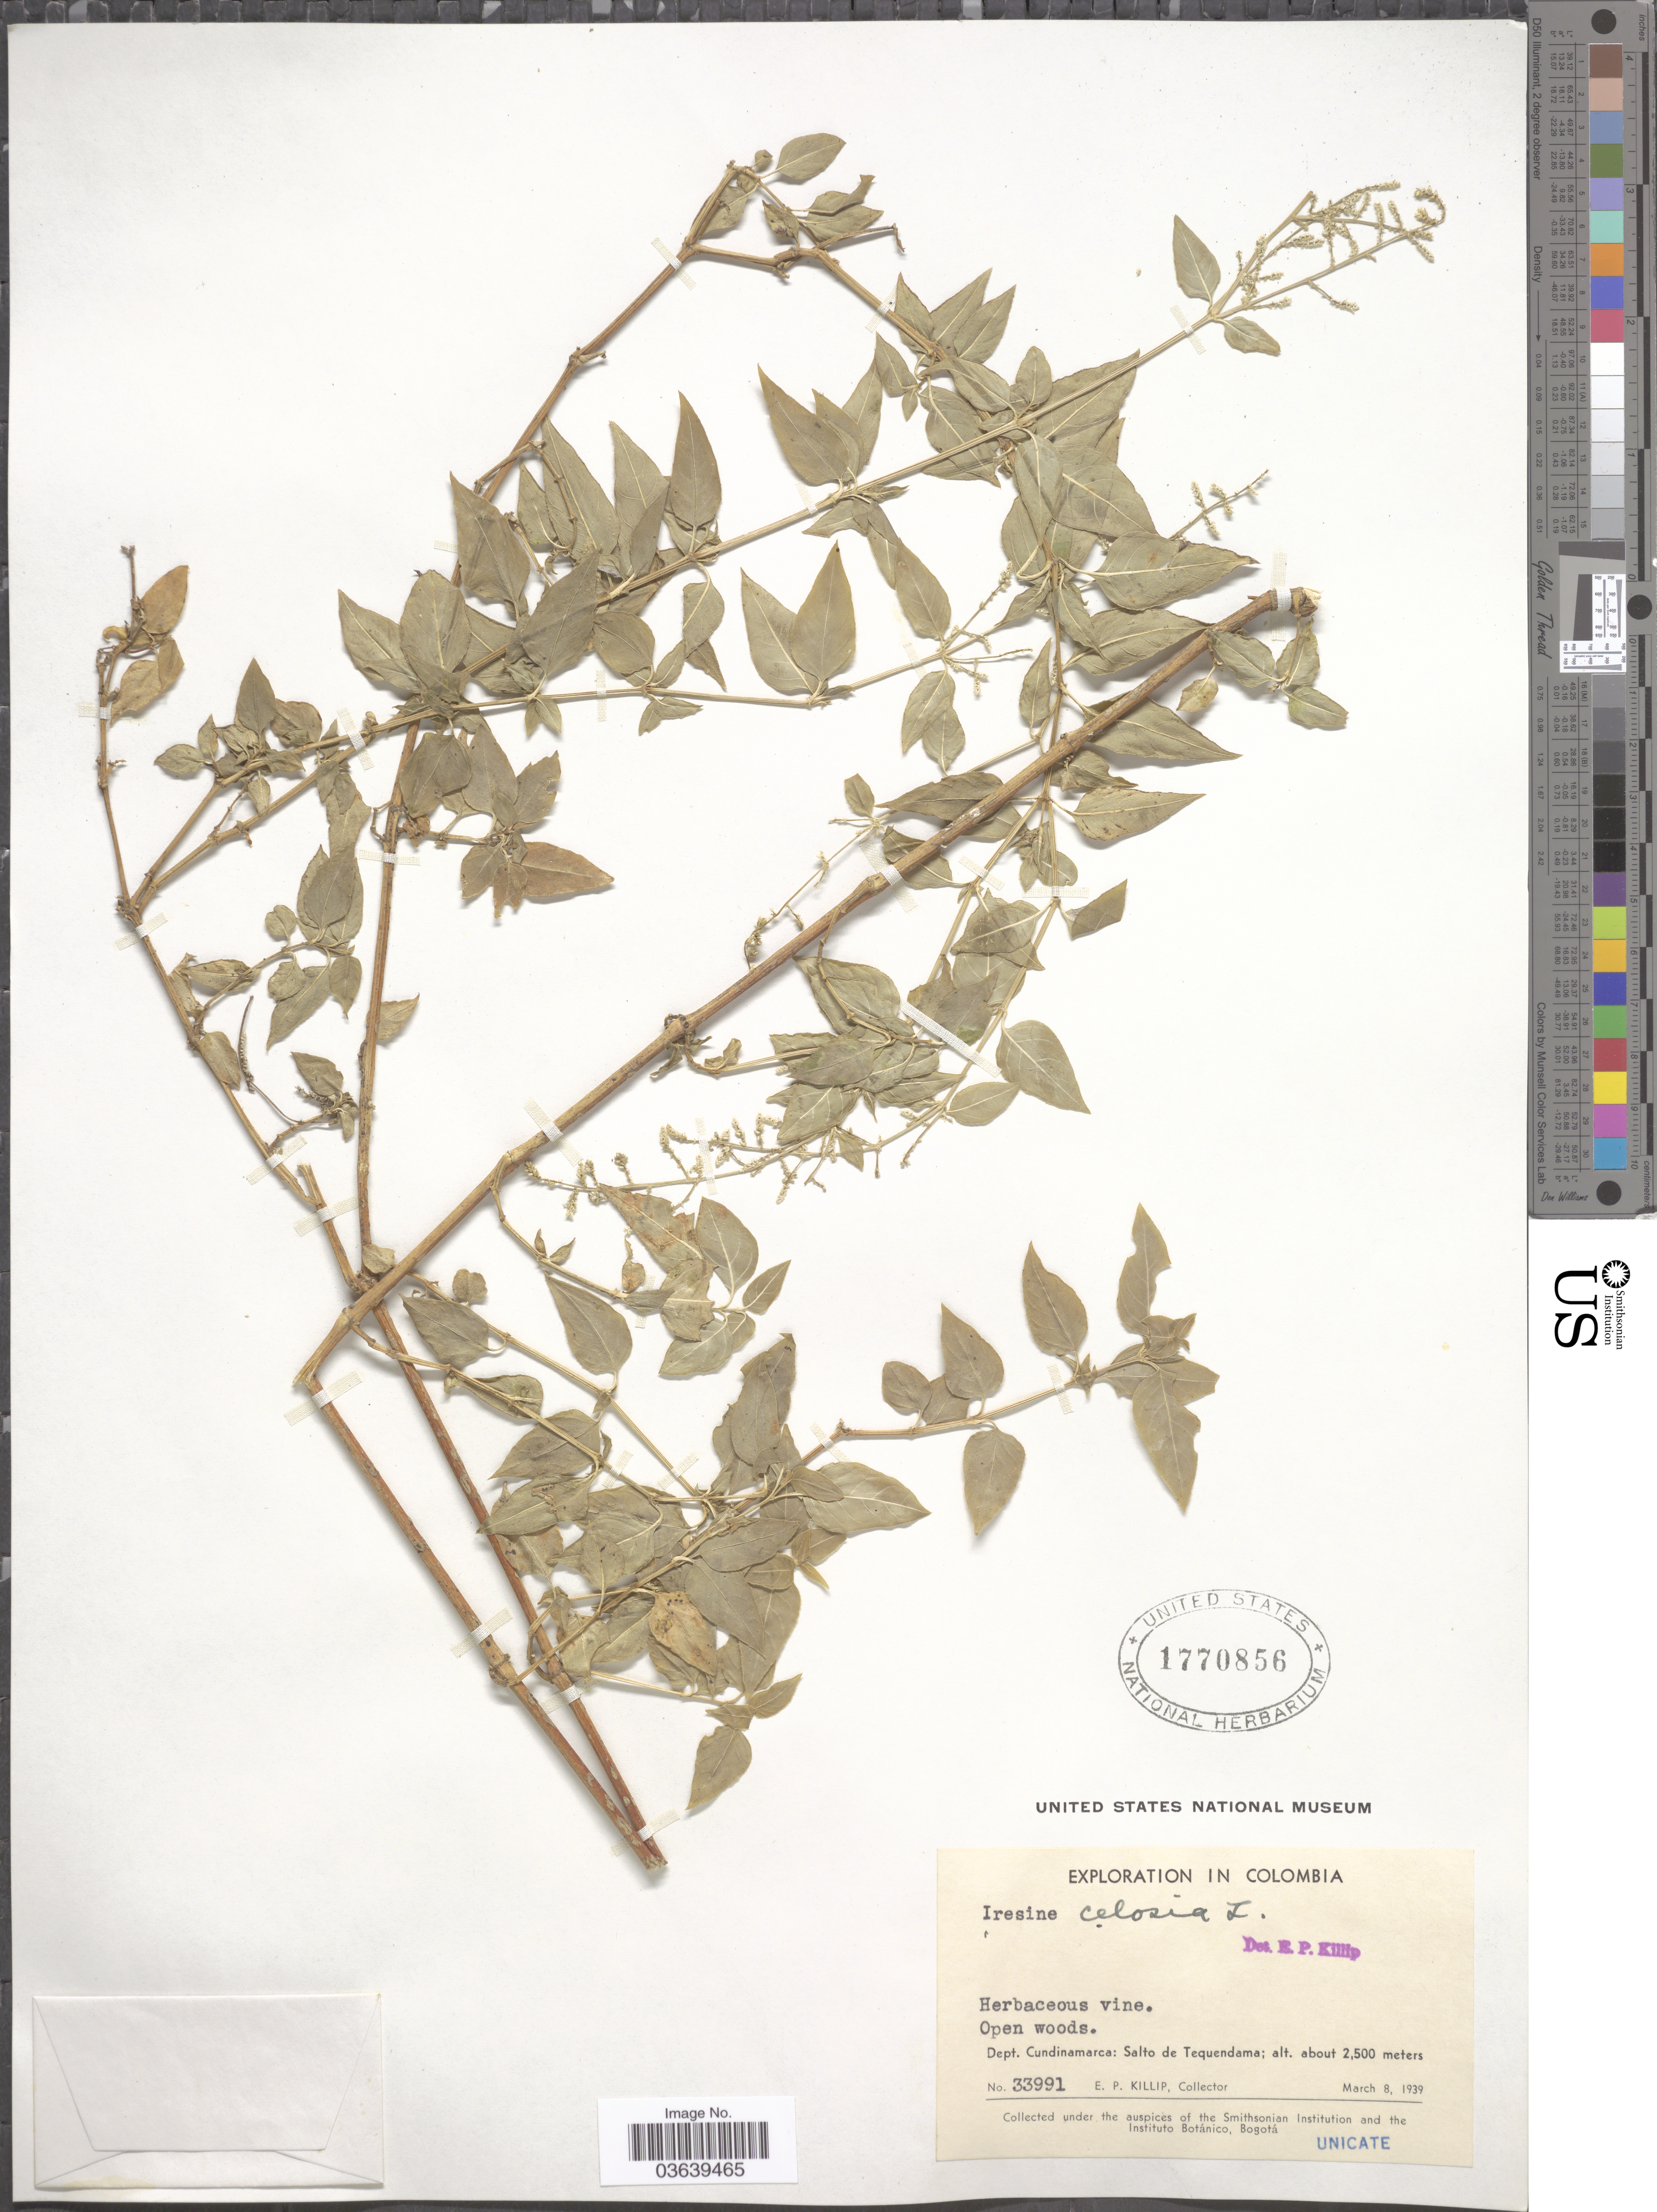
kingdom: Plantae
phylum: Tracheophyta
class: Magnoliopsida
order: Caryophyllales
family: Amaranthaceae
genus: Iresine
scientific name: Iresine diffusa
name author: Humb. & Bonpl. ex Willd.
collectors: E. P. Killip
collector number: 33991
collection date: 1939-03-08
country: Colombia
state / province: Cundinamarca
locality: Dept. Cundinamarca: Salto de Tequendama.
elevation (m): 2500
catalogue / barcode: US 1770856